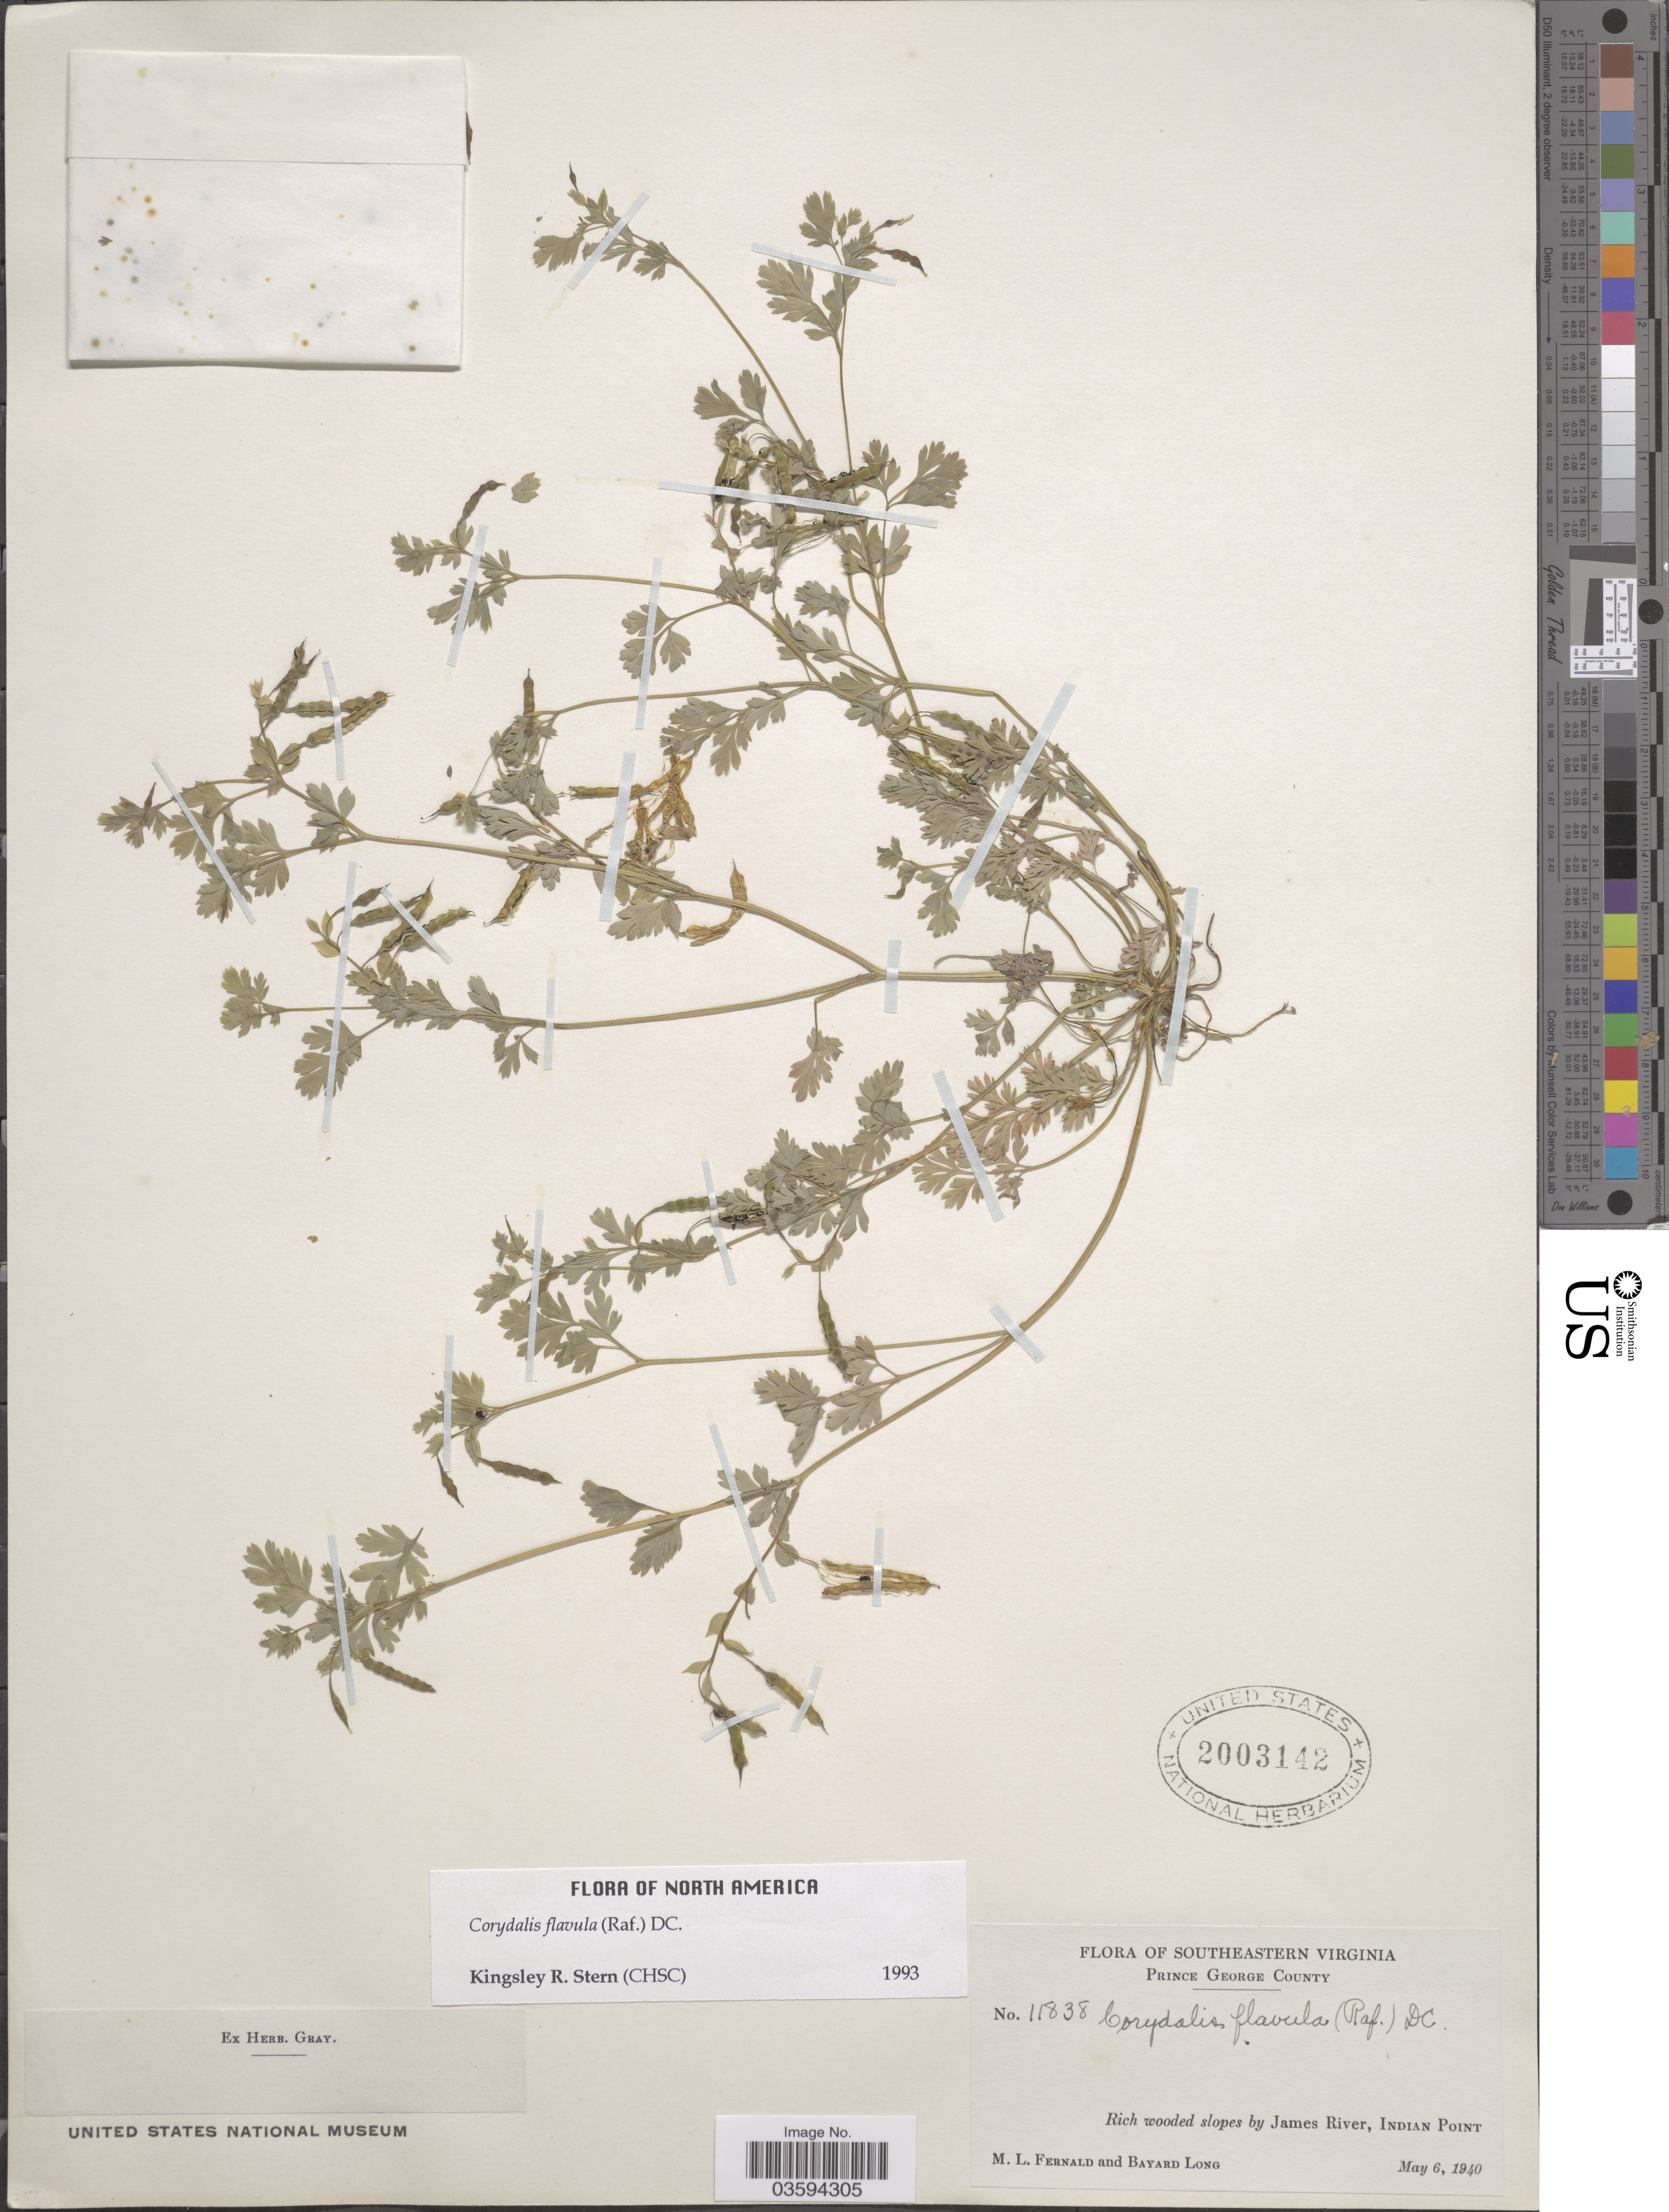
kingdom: Plantae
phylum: Tracheophyta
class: Magnoliopsida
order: Ranunculales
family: Papaveraceae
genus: Corydalis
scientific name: Corydalis flavula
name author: (Raf.) DC.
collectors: M. L. Fernald & B. Long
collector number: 11838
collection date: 1940-05-06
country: United States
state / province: Virginia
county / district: Prince George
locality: Southeastern Virginia. Prince Gorge County. Rich wooded slopes by James River, Indian Point.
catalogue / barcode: US 2003142